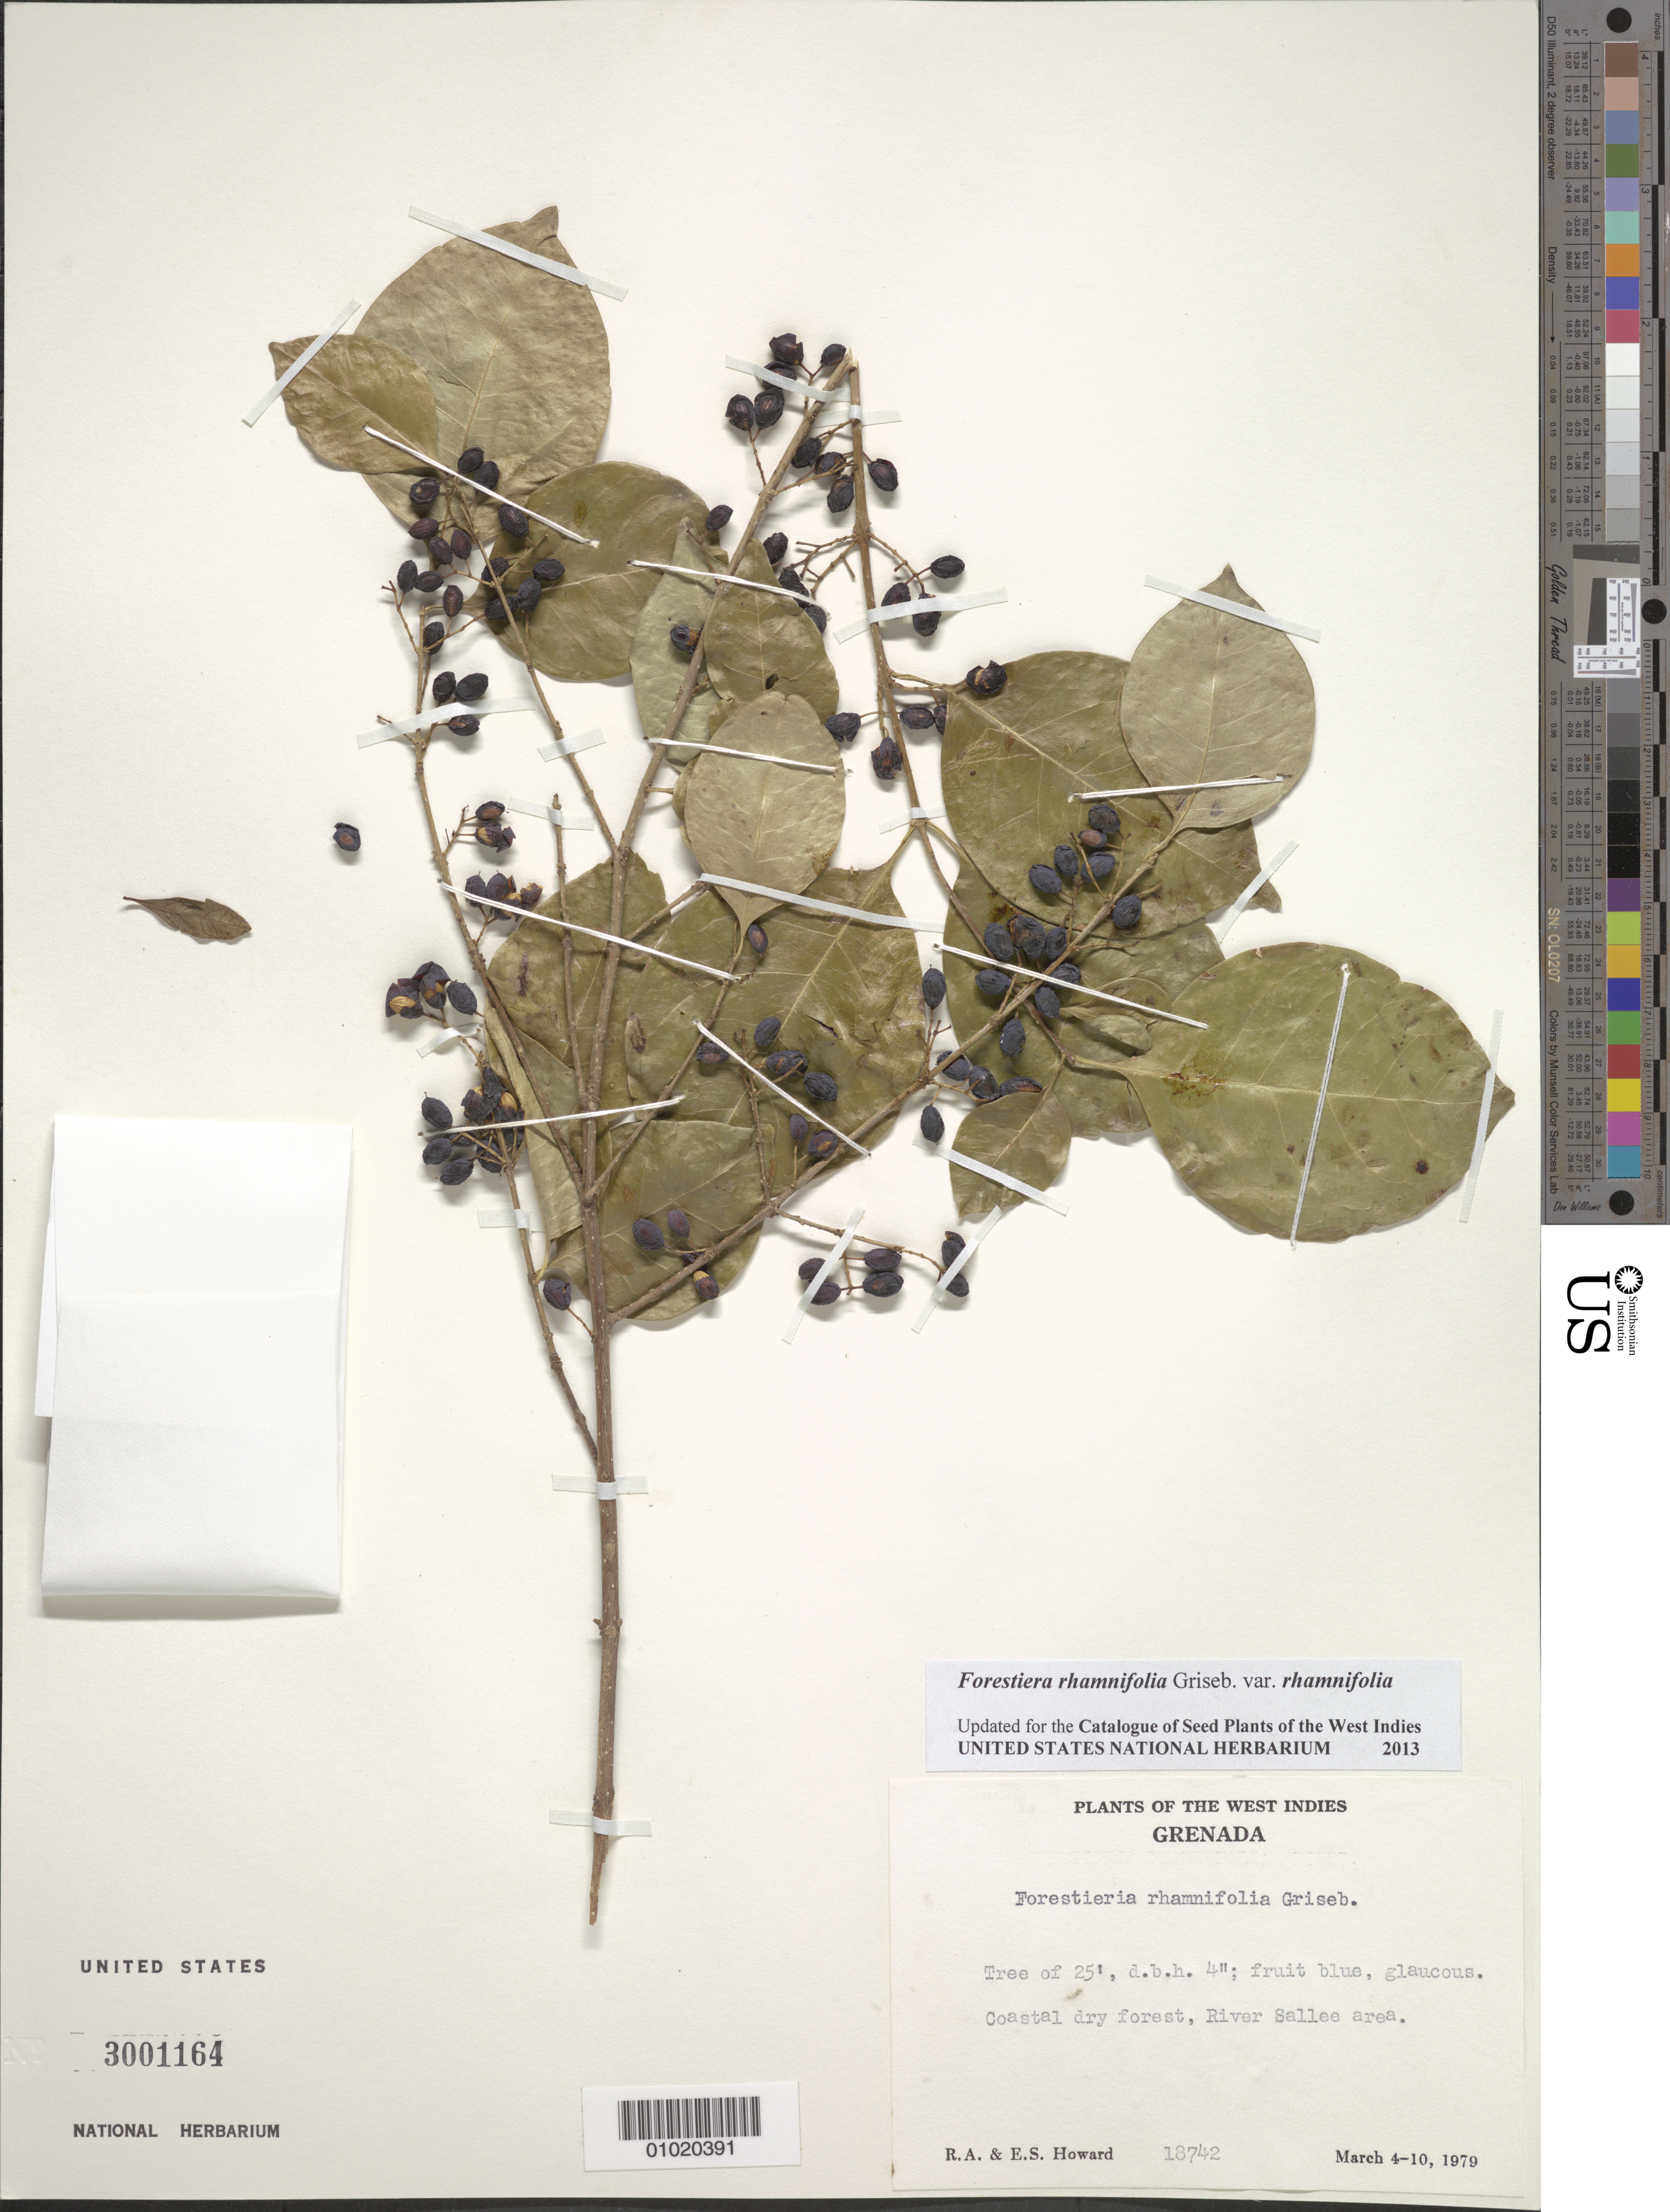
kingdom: Plantae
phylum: Tracheophyta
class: Magnoliopsida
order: Lamiales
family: Oleaceae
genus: Forestiera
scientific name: Forestiera rhamnifolia var. rhamnifolia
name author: Griseb.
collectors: R. A. Howard & E. S. Howard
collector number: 18742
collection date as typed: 04 Mar 1979 to 10 Mar 1979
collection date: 1979-03-04/1979-03-10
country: Grenada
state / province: Saint George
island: Grenada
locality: Coastal dry forest, River Sallee area.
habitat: Coastal dry forest.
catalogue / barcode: US 3001164